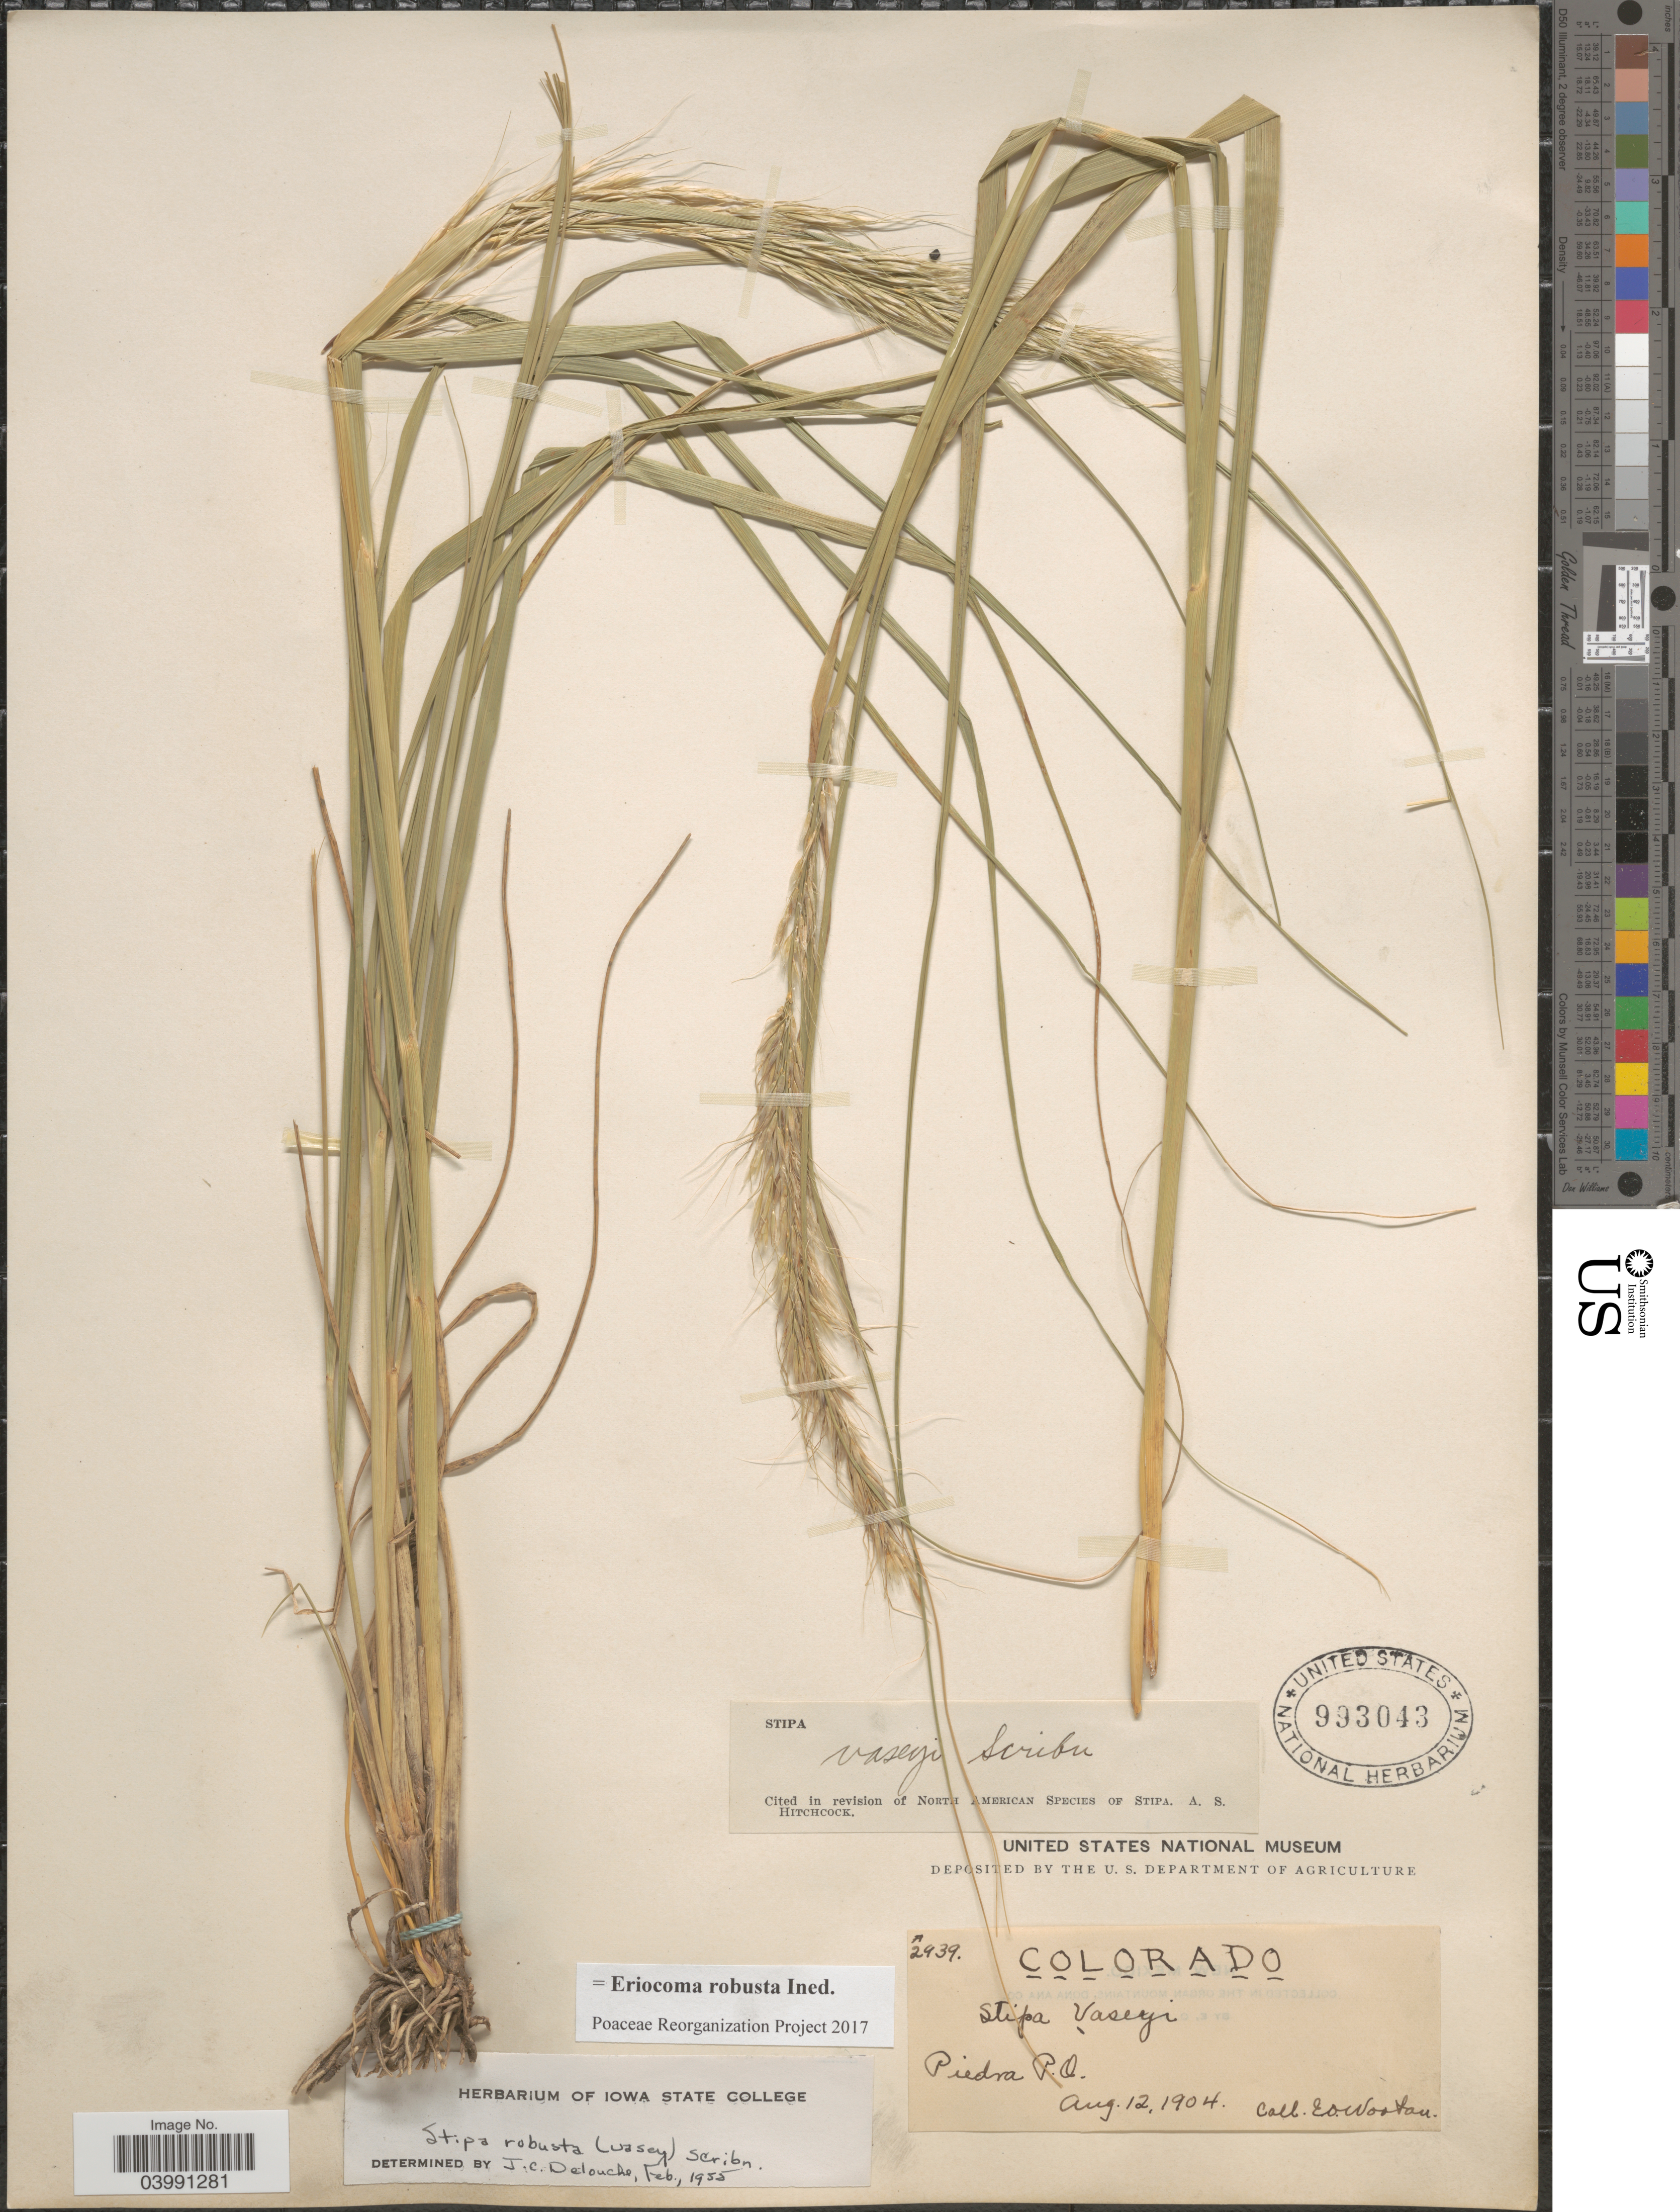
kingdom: Plantae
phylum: Tracheophyta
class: Liliopsida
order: Poales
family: Poaceae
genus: Eriocoma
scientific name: Eriocoma robusta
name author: (Vasey) Romasch.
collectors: E. O. Wooton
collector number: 2939*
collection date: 1904-08-12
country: United States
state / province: Colorado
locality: Piedra P.O.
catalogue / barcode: US 993043